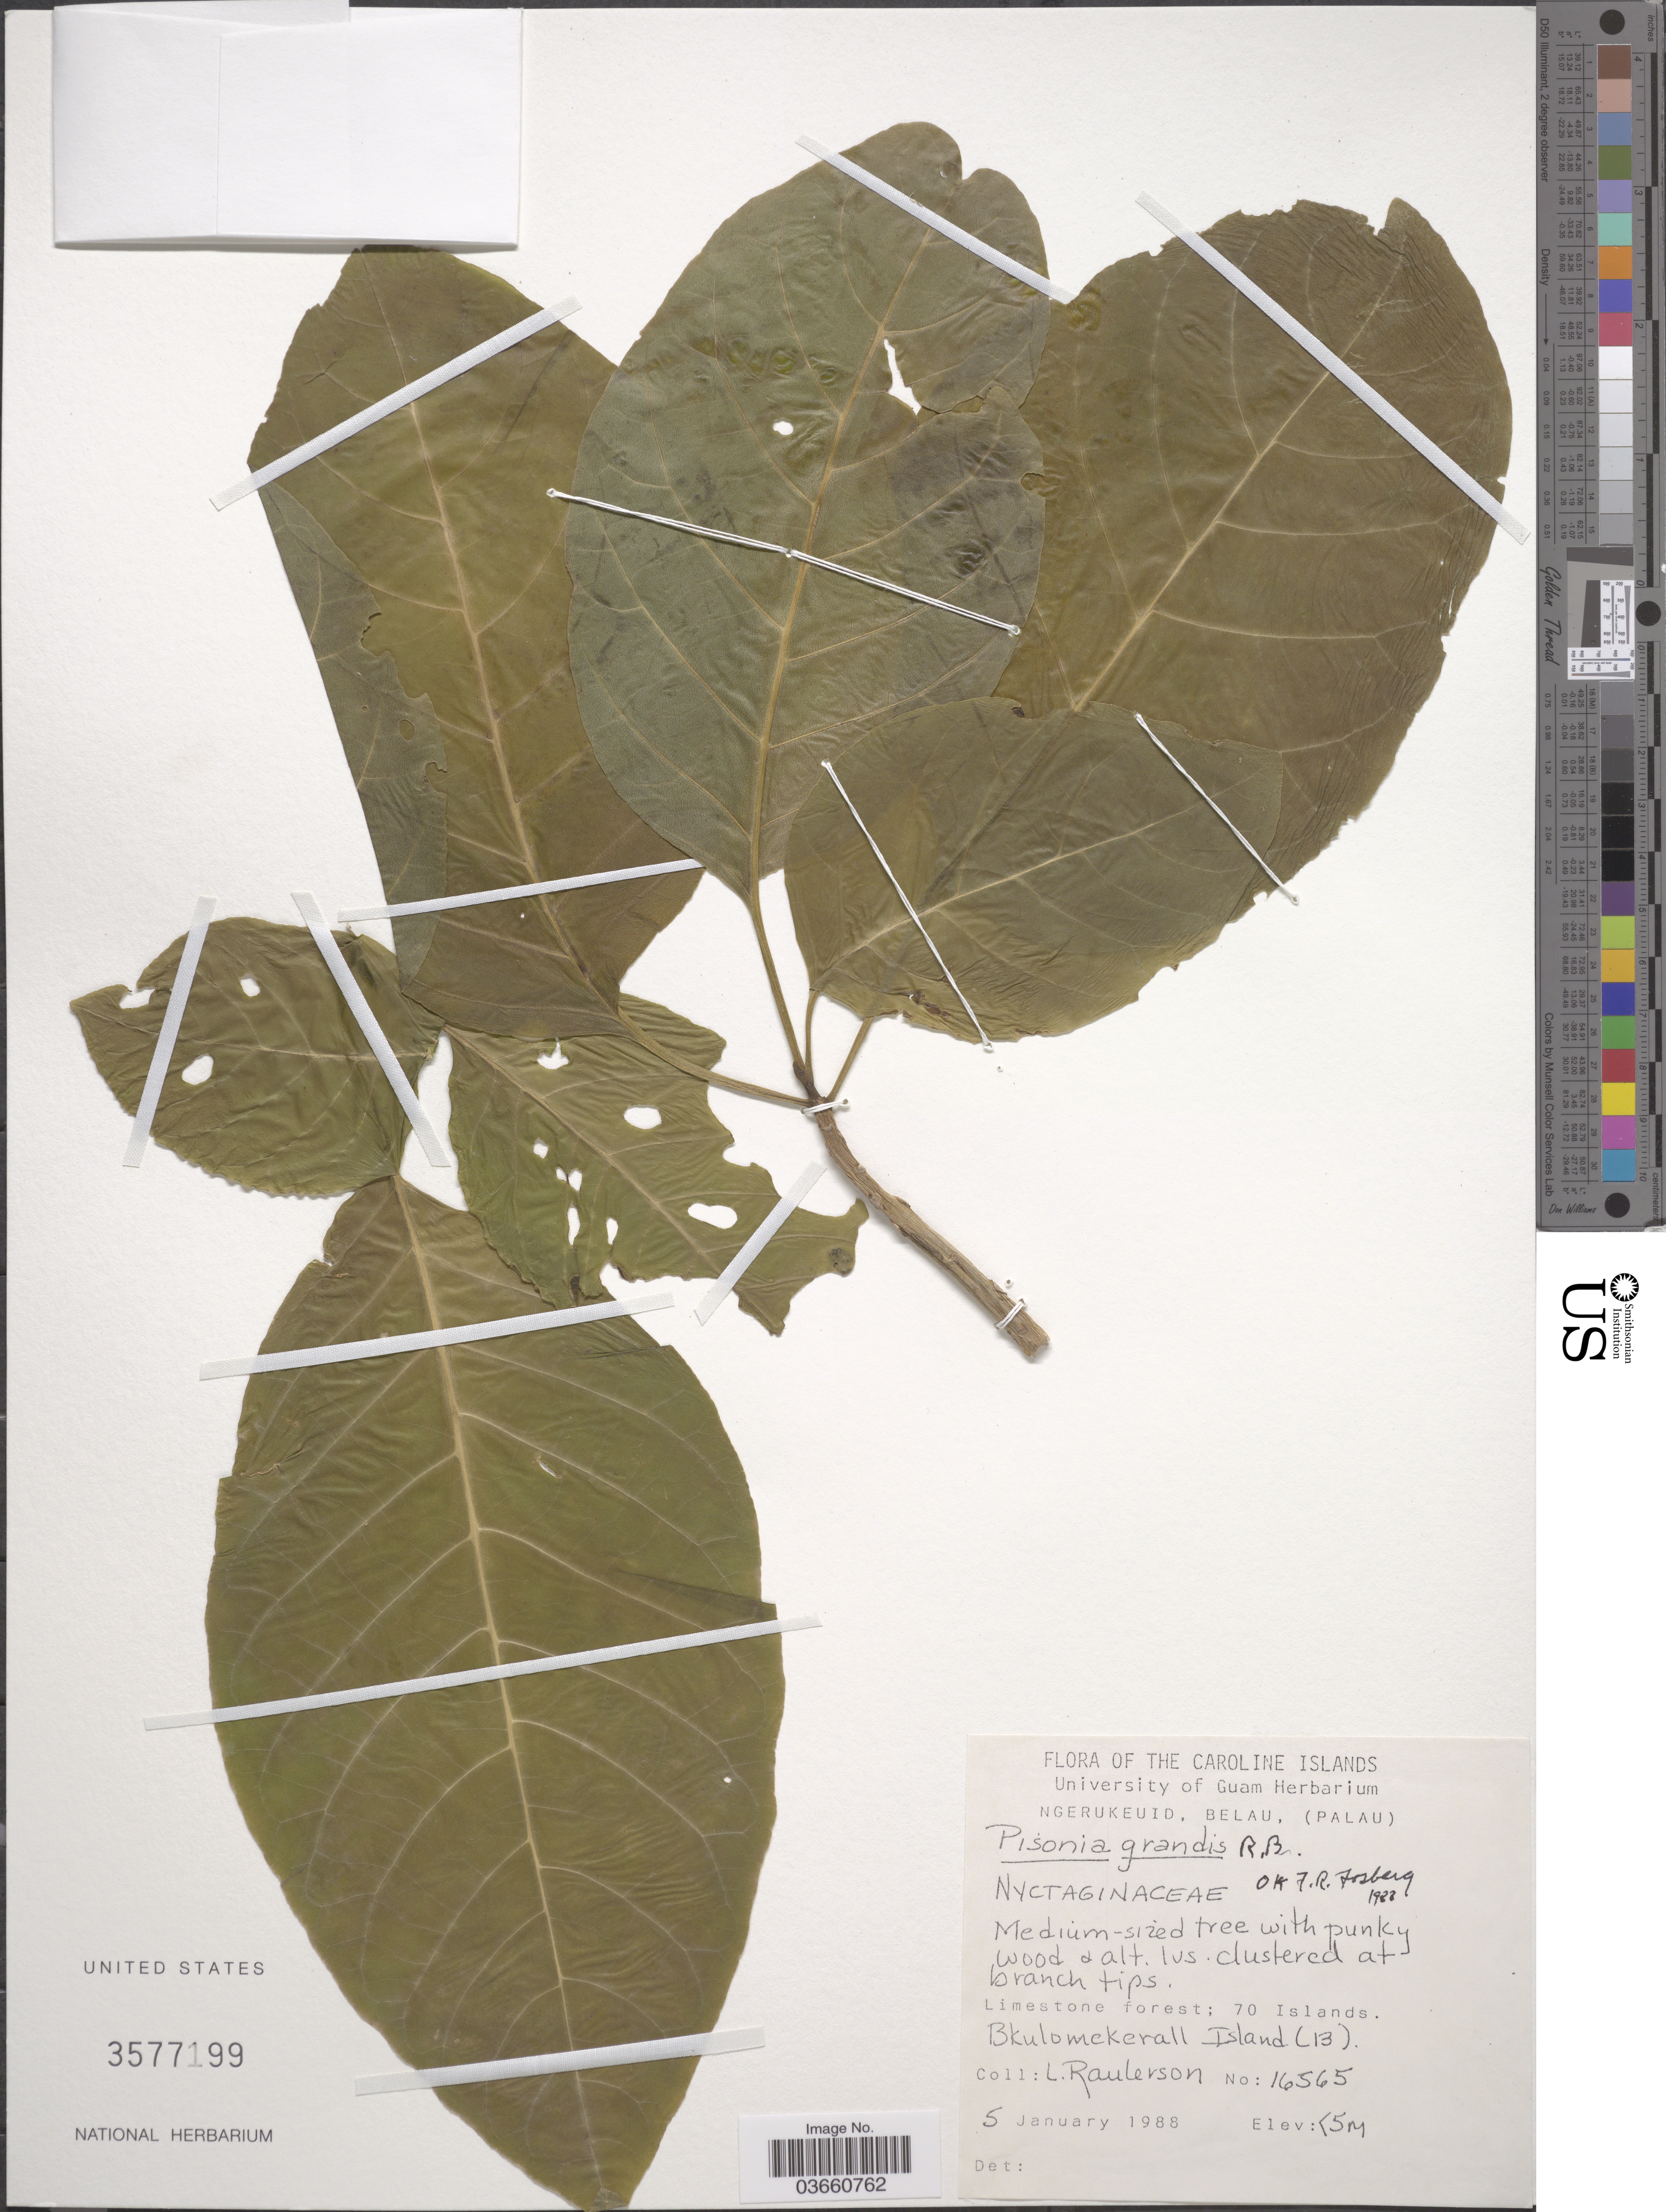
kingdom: Plantae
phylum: Tracheophyta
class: Magnoliopsida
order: Caryophyllales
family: Nyctaginaceae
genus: Pisonia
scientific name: Pisonia grandis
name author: R. Br.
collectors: L. Raulerson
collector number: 16565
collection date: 1988-01-05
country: Palau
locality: The Caroline Islands. Limestone forest: 70 Islands. Bkulomekerall Island (13).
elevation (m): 5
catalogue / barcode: US 3577199